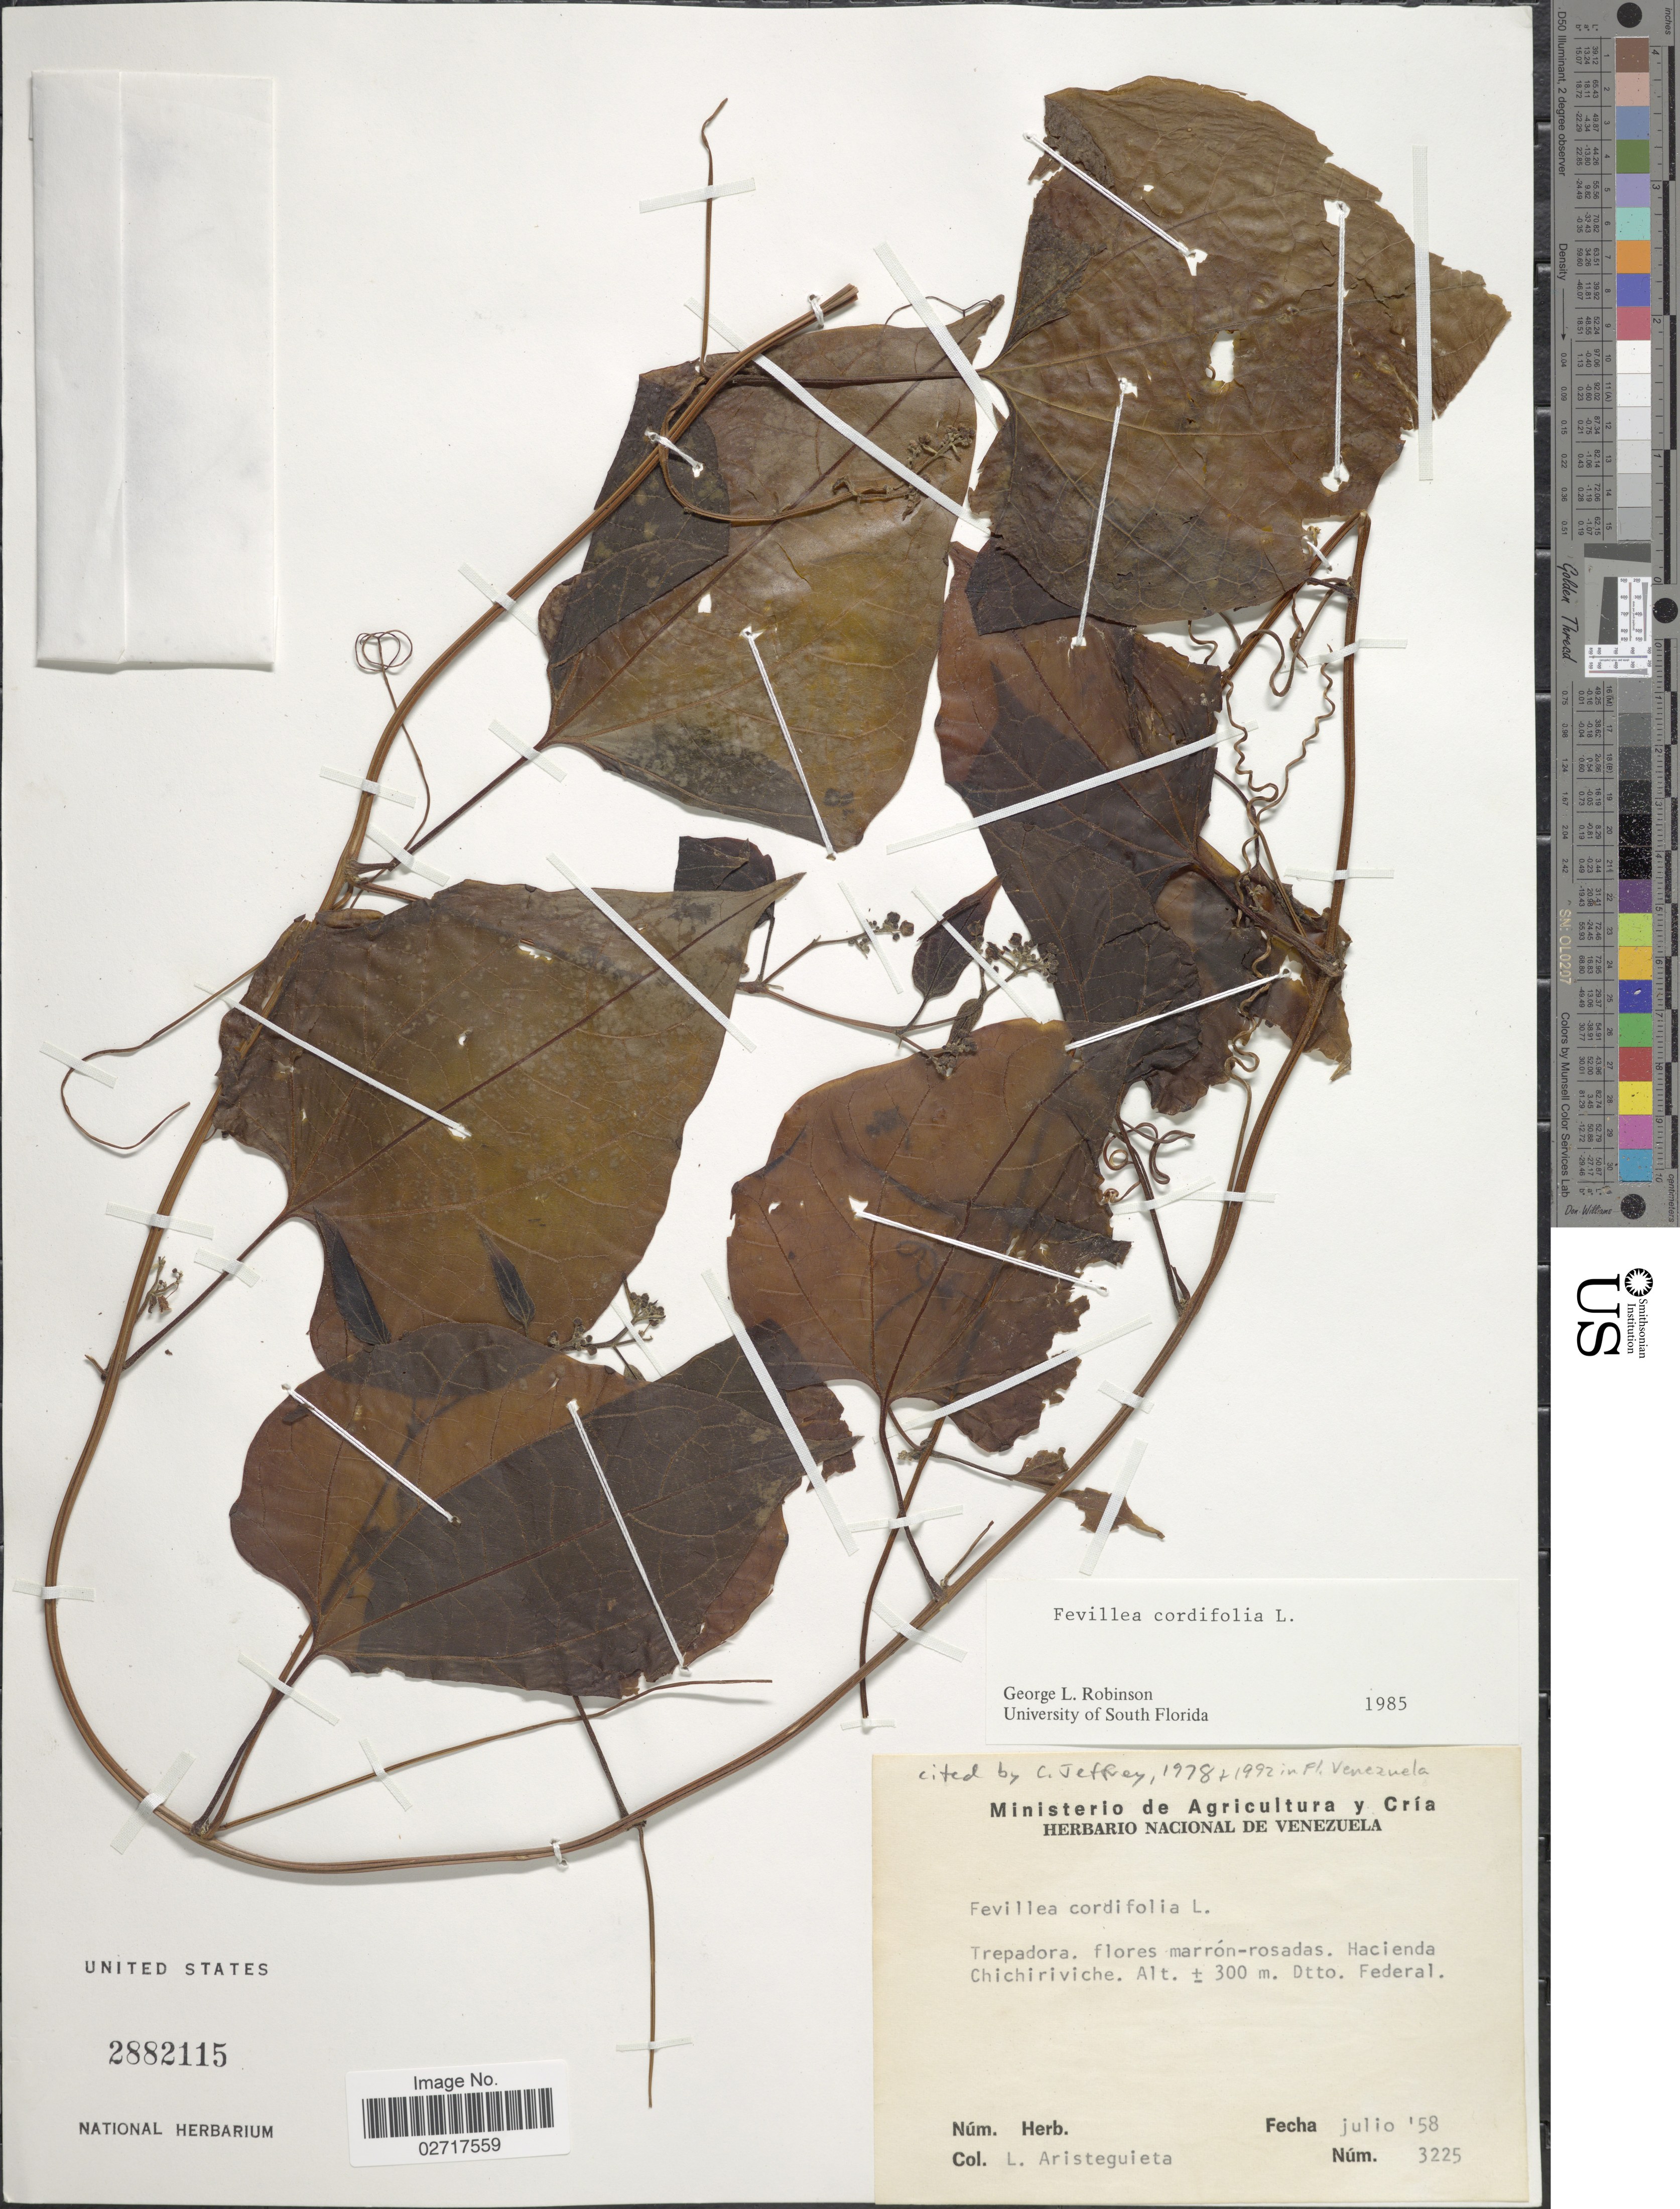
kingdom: Plantae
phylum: Tracheophyta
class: Magnoliopsida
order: Cucurbitales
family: Cucurbitaceae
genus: Fevillea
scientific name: Fevillea cordifolia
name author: L.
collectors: L. Aristeguieta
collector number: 3225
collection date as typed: Transcribed d/m/y: /7/58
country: Venezuela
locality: Hacienda Chichiriviche. Dtto. Federal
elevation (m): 300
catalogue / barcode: US 2882115